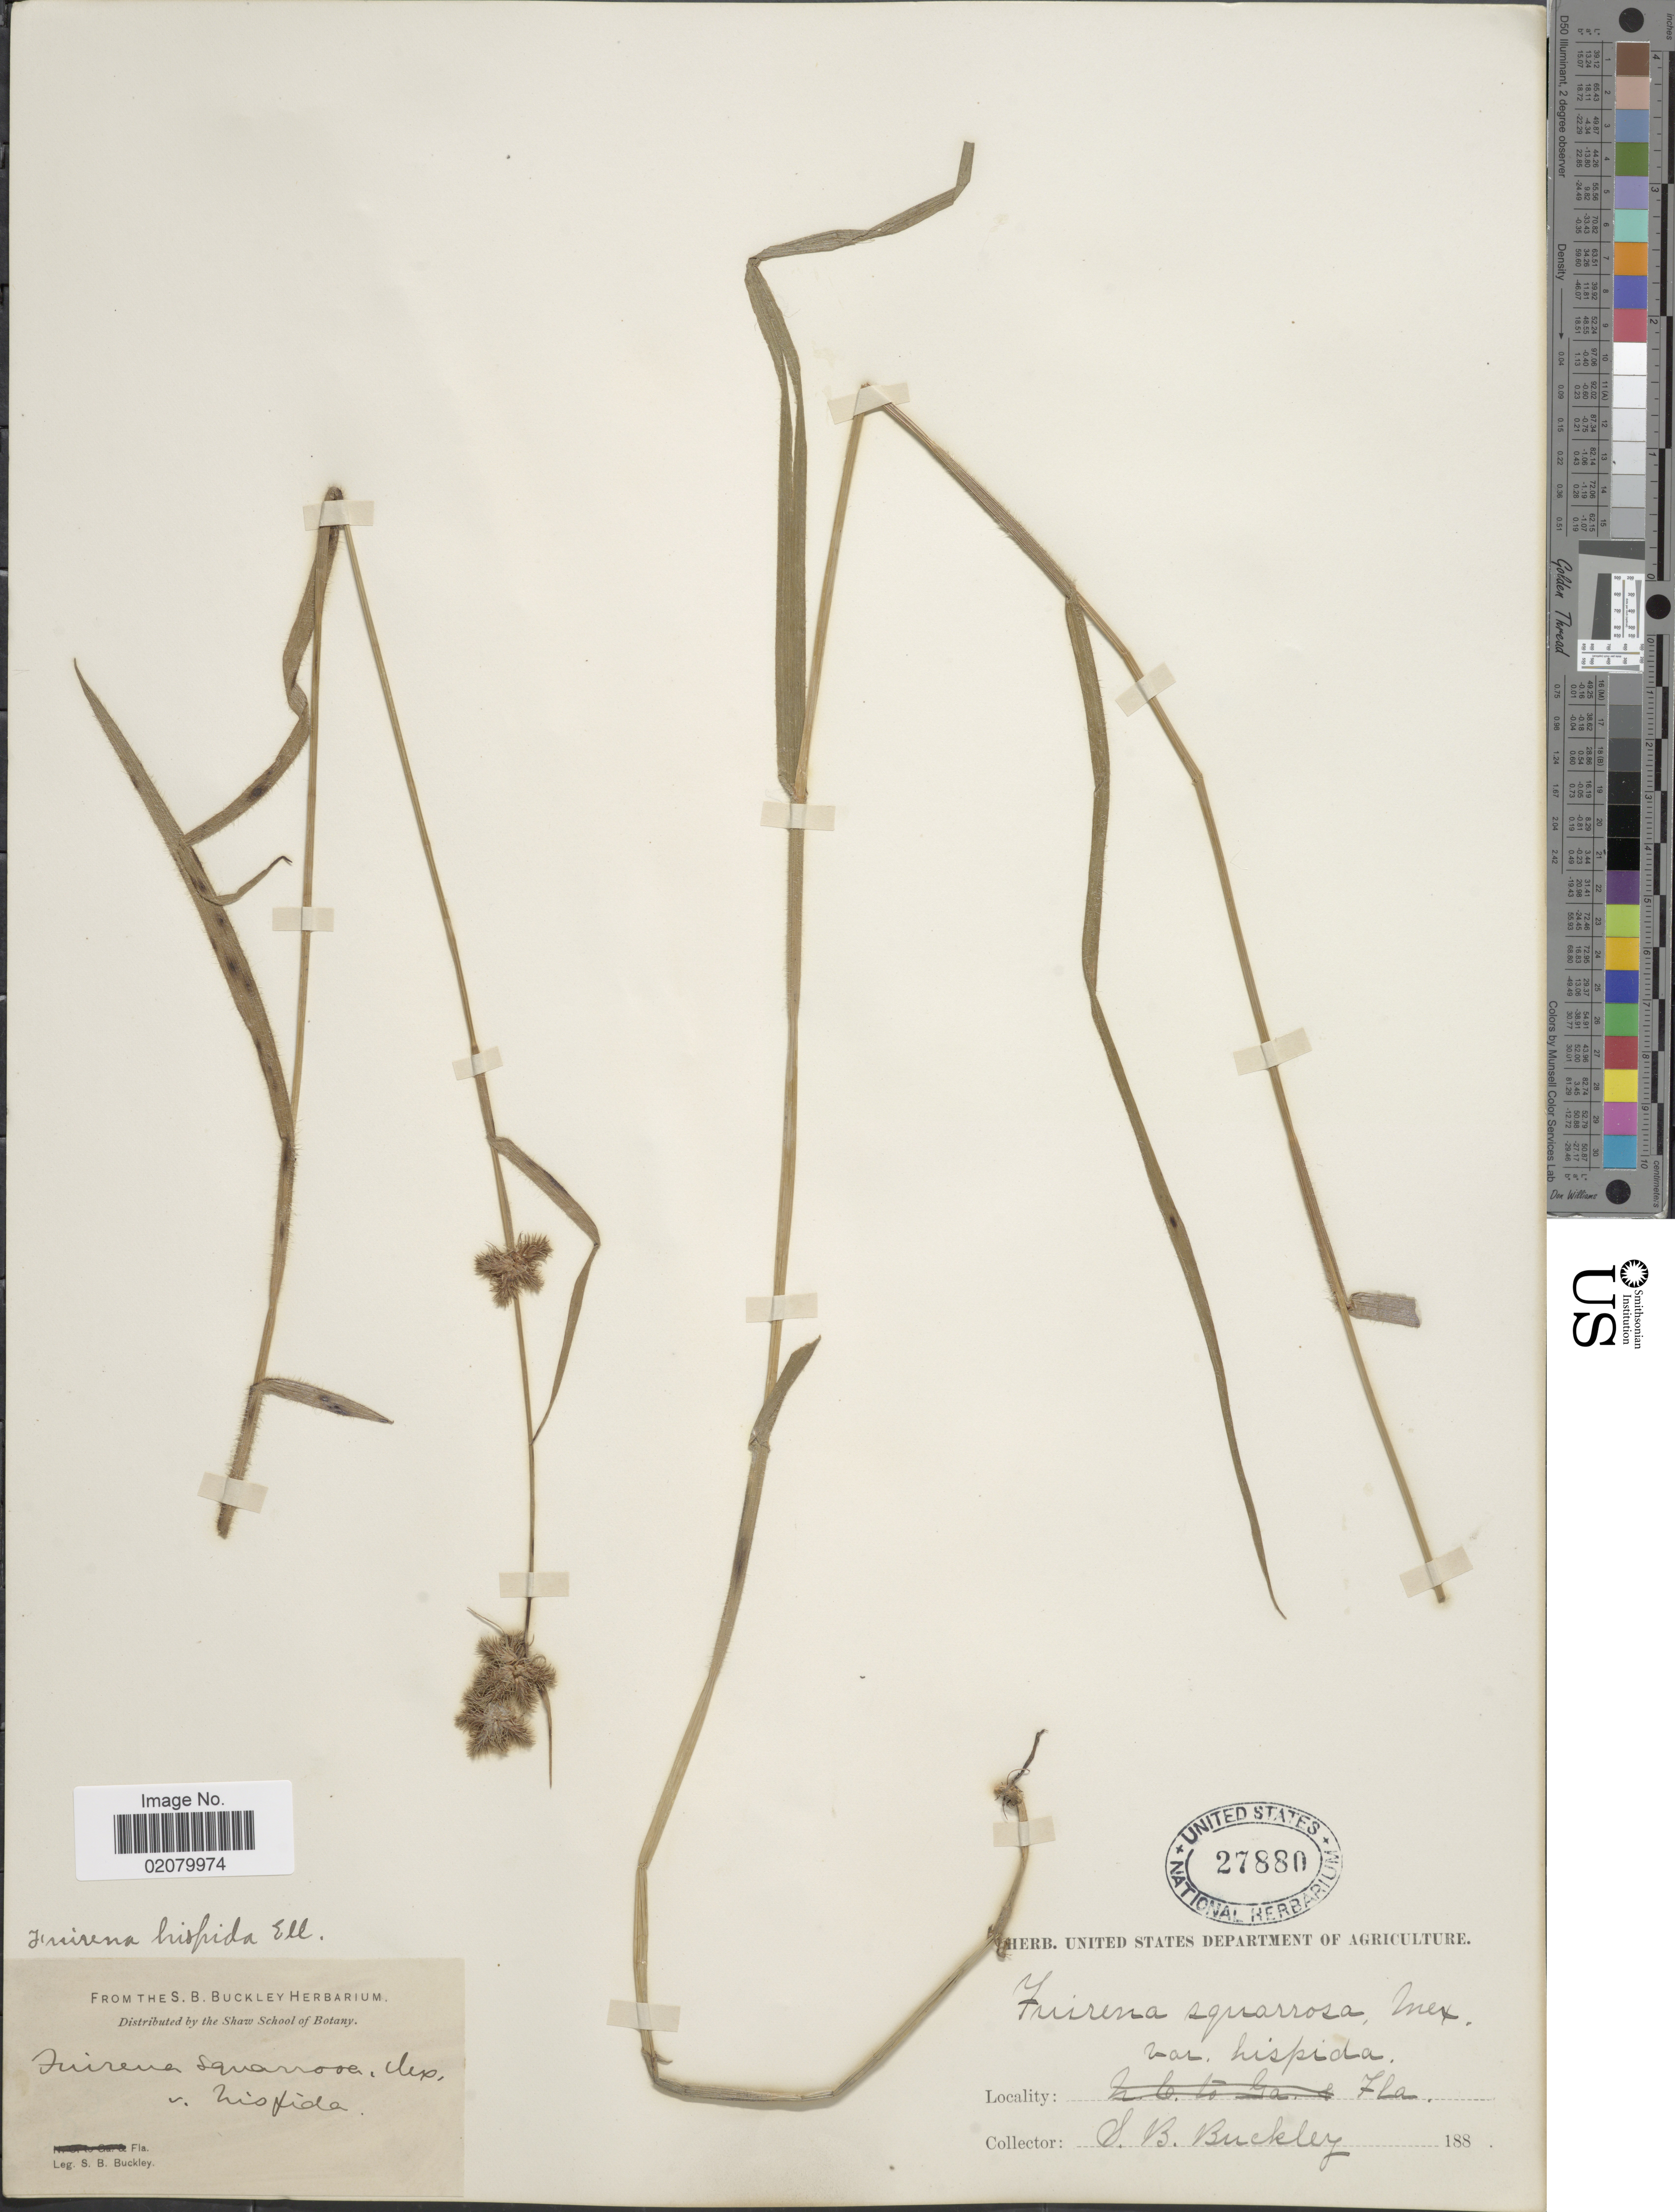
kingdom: Plantae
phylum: Tracheophyta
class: Liliopsida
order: Poales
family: Cyperaceae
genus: Fuirena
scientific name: Fuirena squarrosa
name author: Michx.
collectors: S. B. Buckley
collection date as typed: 188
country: United States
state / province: Florida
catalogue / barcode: US 27880